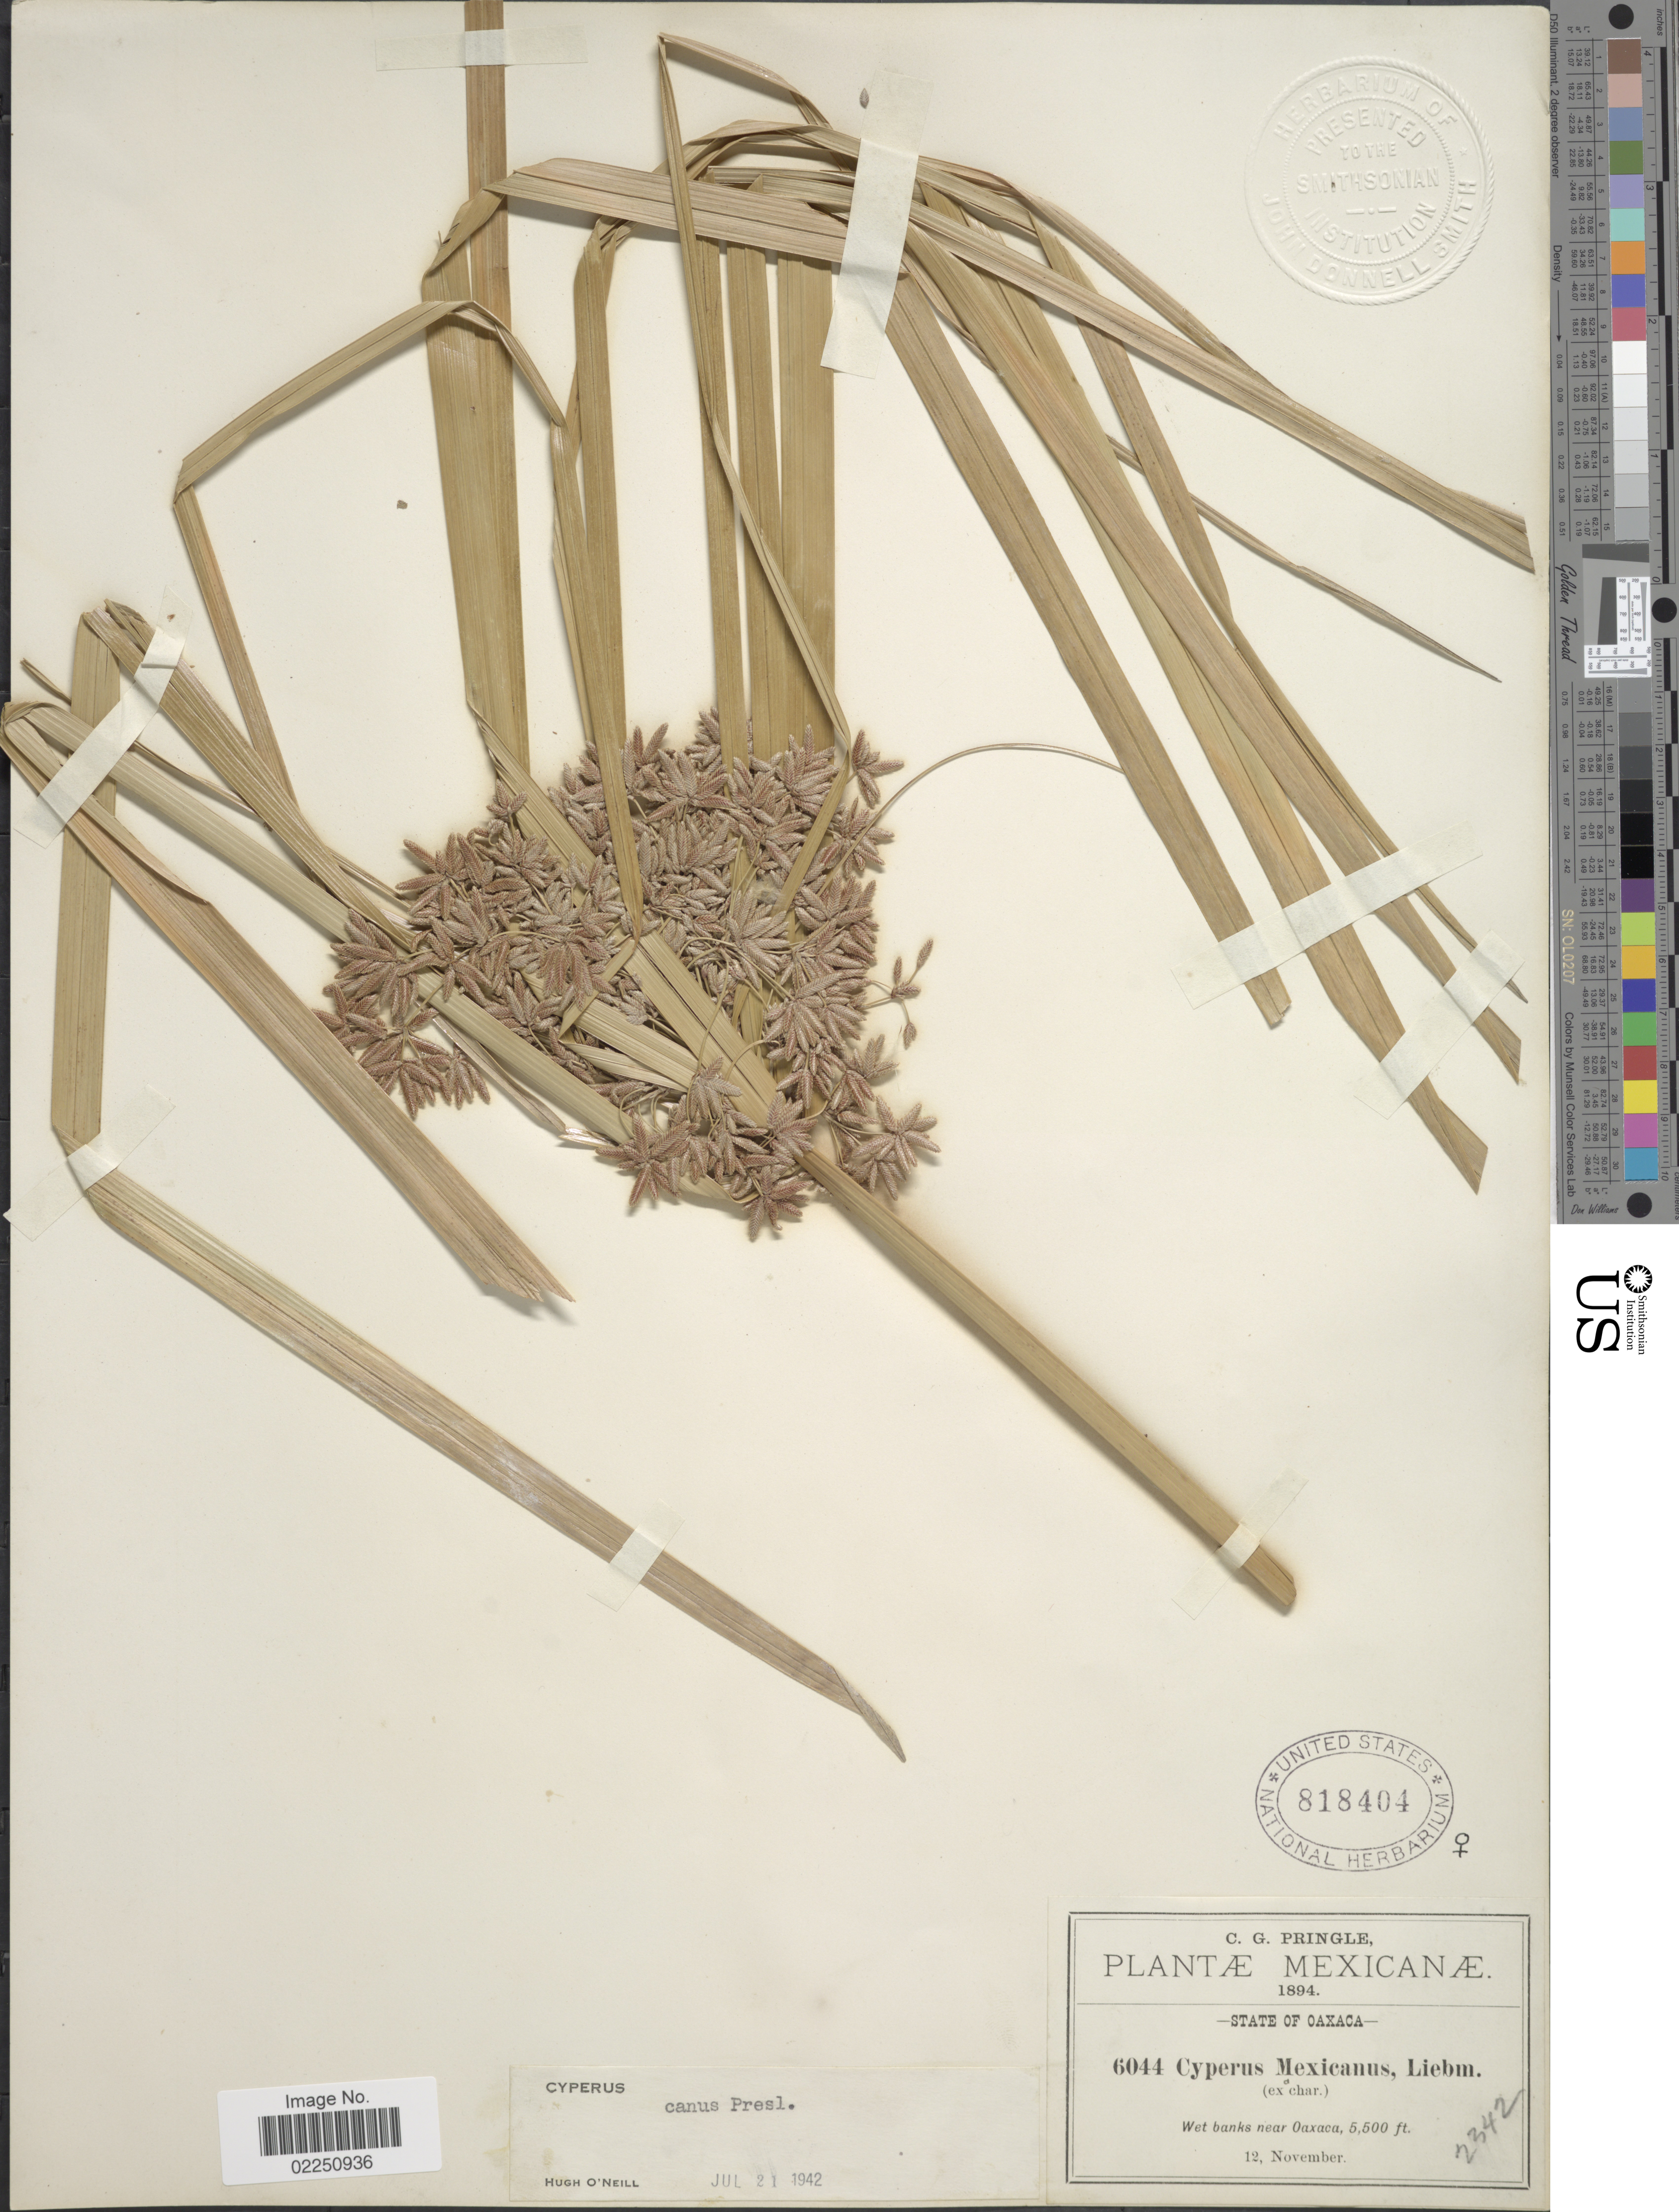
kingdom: Plantae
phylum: Tracheophyta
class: Liliopsida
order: Poales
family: Cyperaceae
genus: Cyperus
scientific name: Cyperus canus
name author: J. Presl & C. Presl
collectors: C. G. Pringle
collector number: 6044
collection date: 1894-11-12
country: Mexico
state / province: Oaxaca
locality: Wet banks near Oaxaca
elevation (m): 1676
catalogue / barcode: US 818404